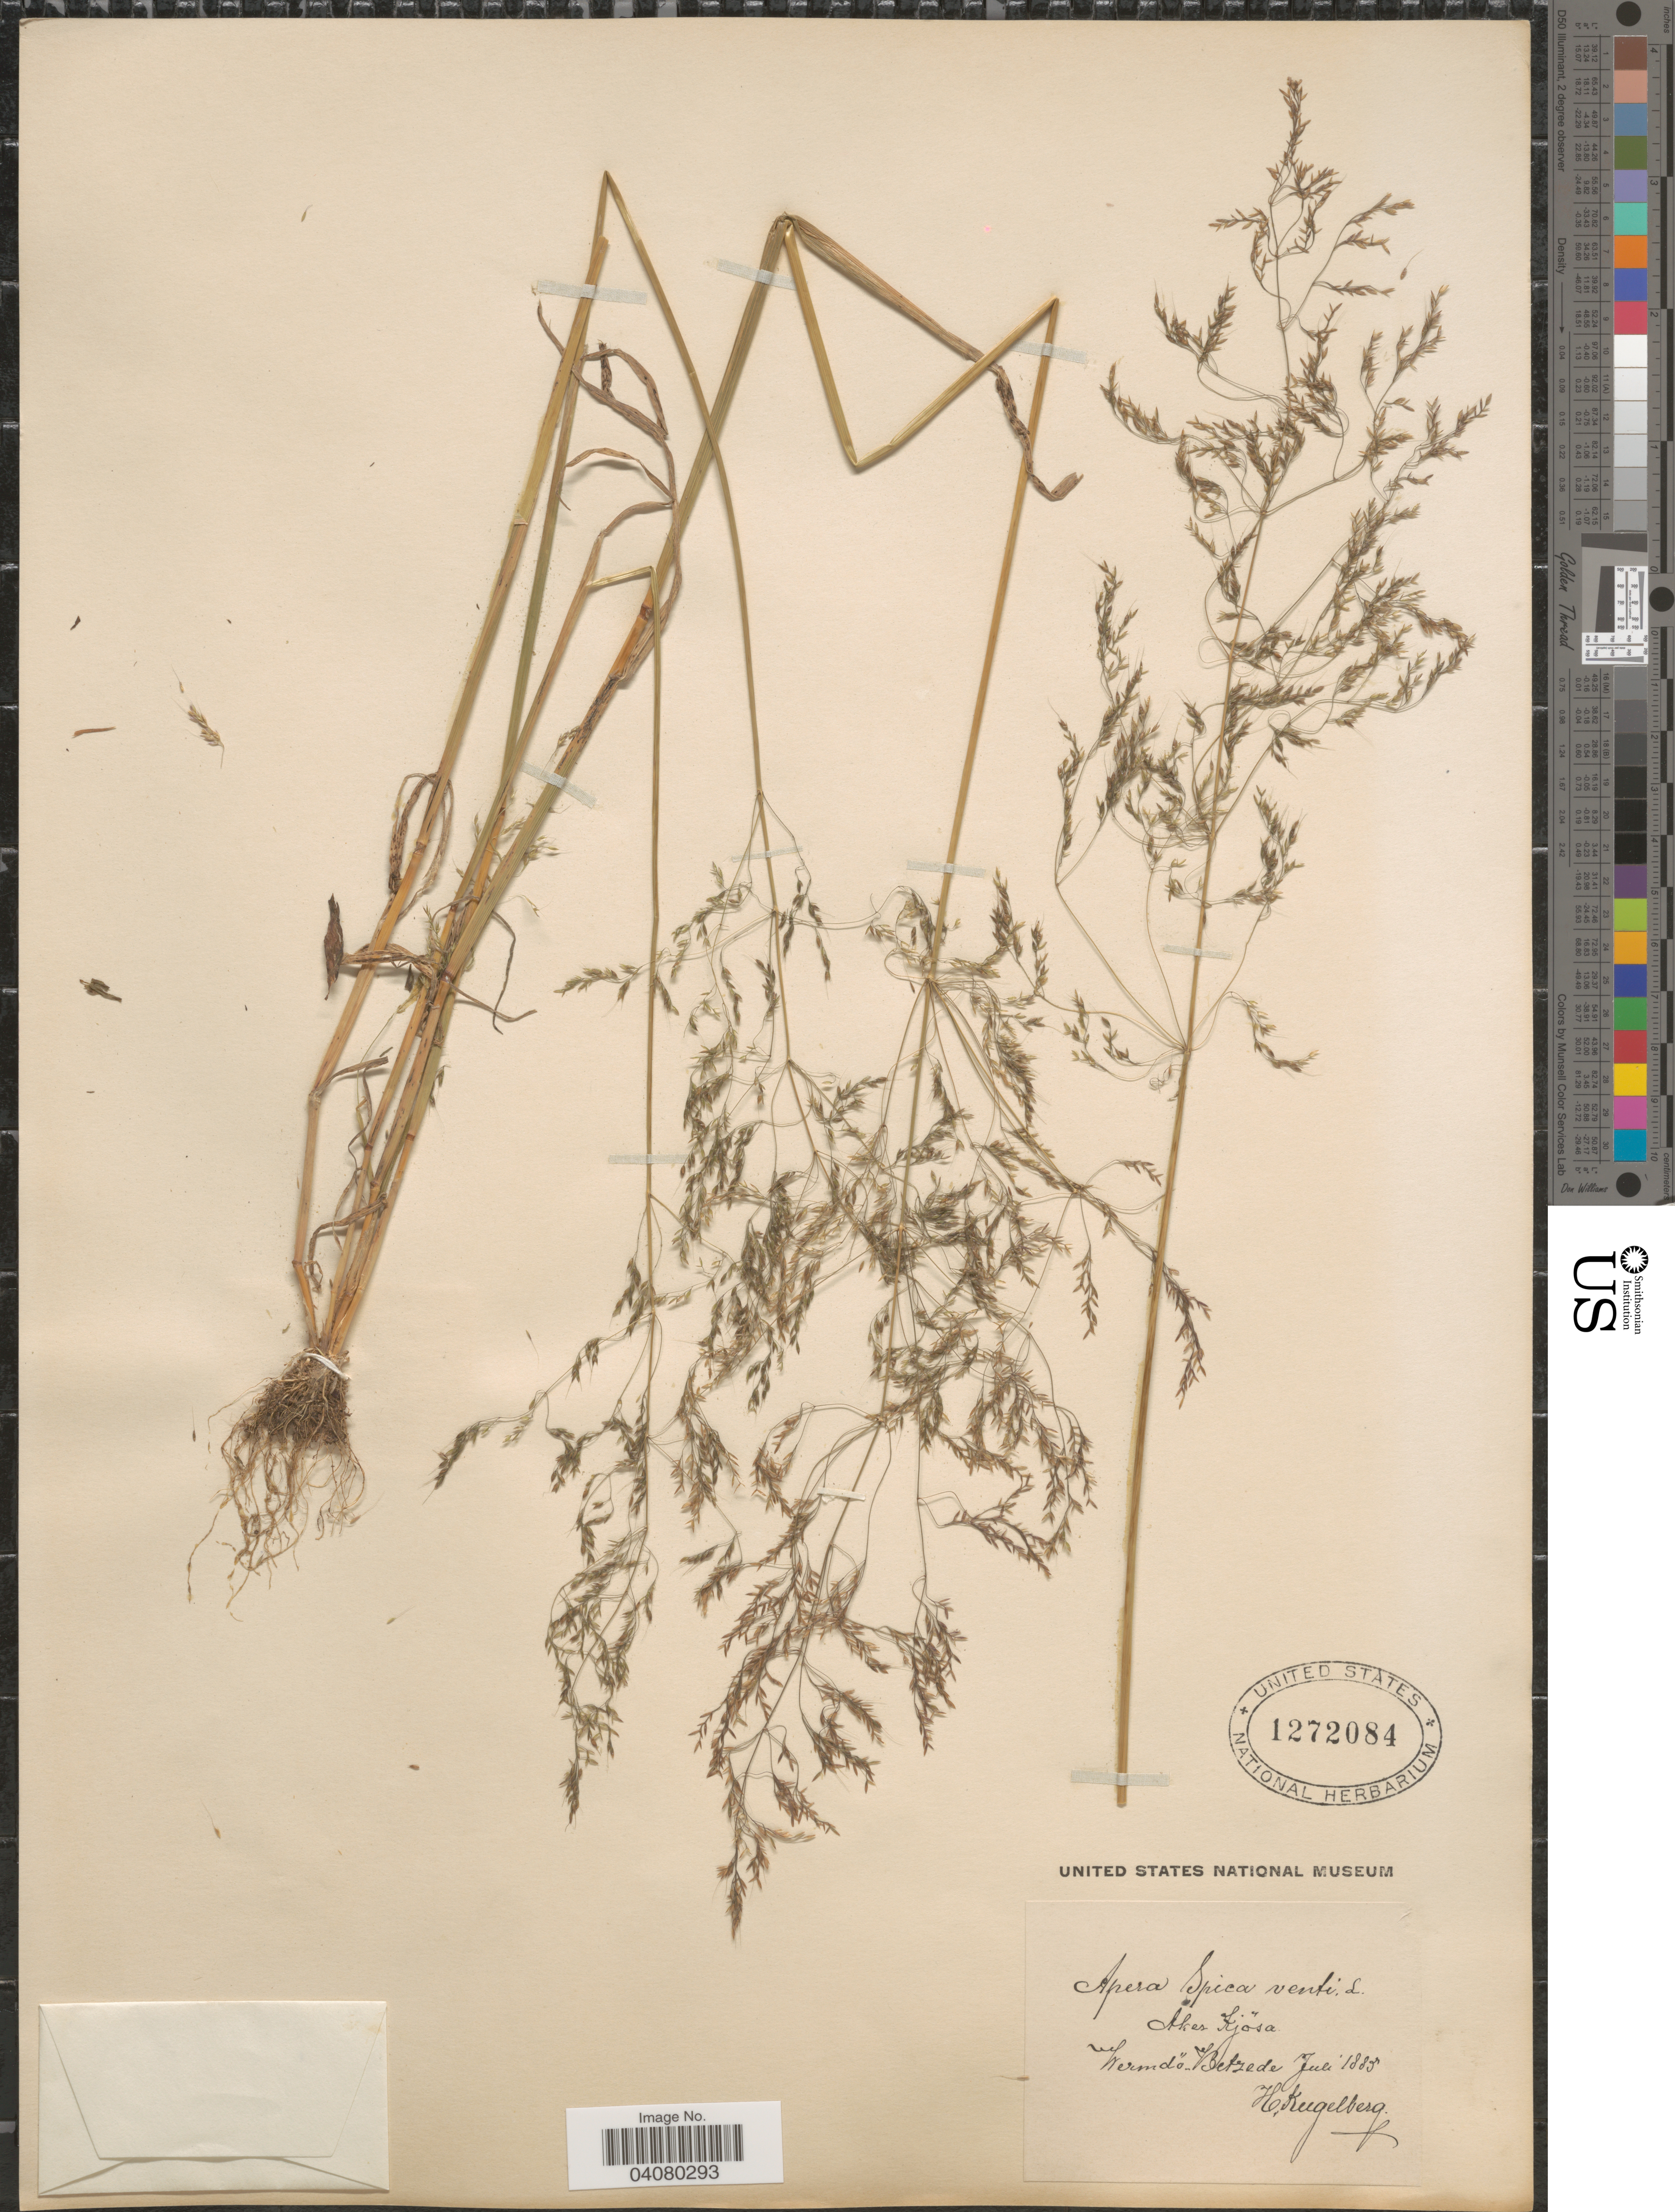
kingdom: Plantae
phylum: Tracheophyta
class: Liliopsida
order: Poales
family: Poaceae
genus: Apera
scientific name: Apera spica-venti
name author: (L.) P. Beauv.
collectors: H. Kugelberg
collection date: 1885-07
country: Sweden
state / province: Stockholm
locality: Akes Kjösa. Wermdö-Betzede.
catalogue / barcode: US 1272084